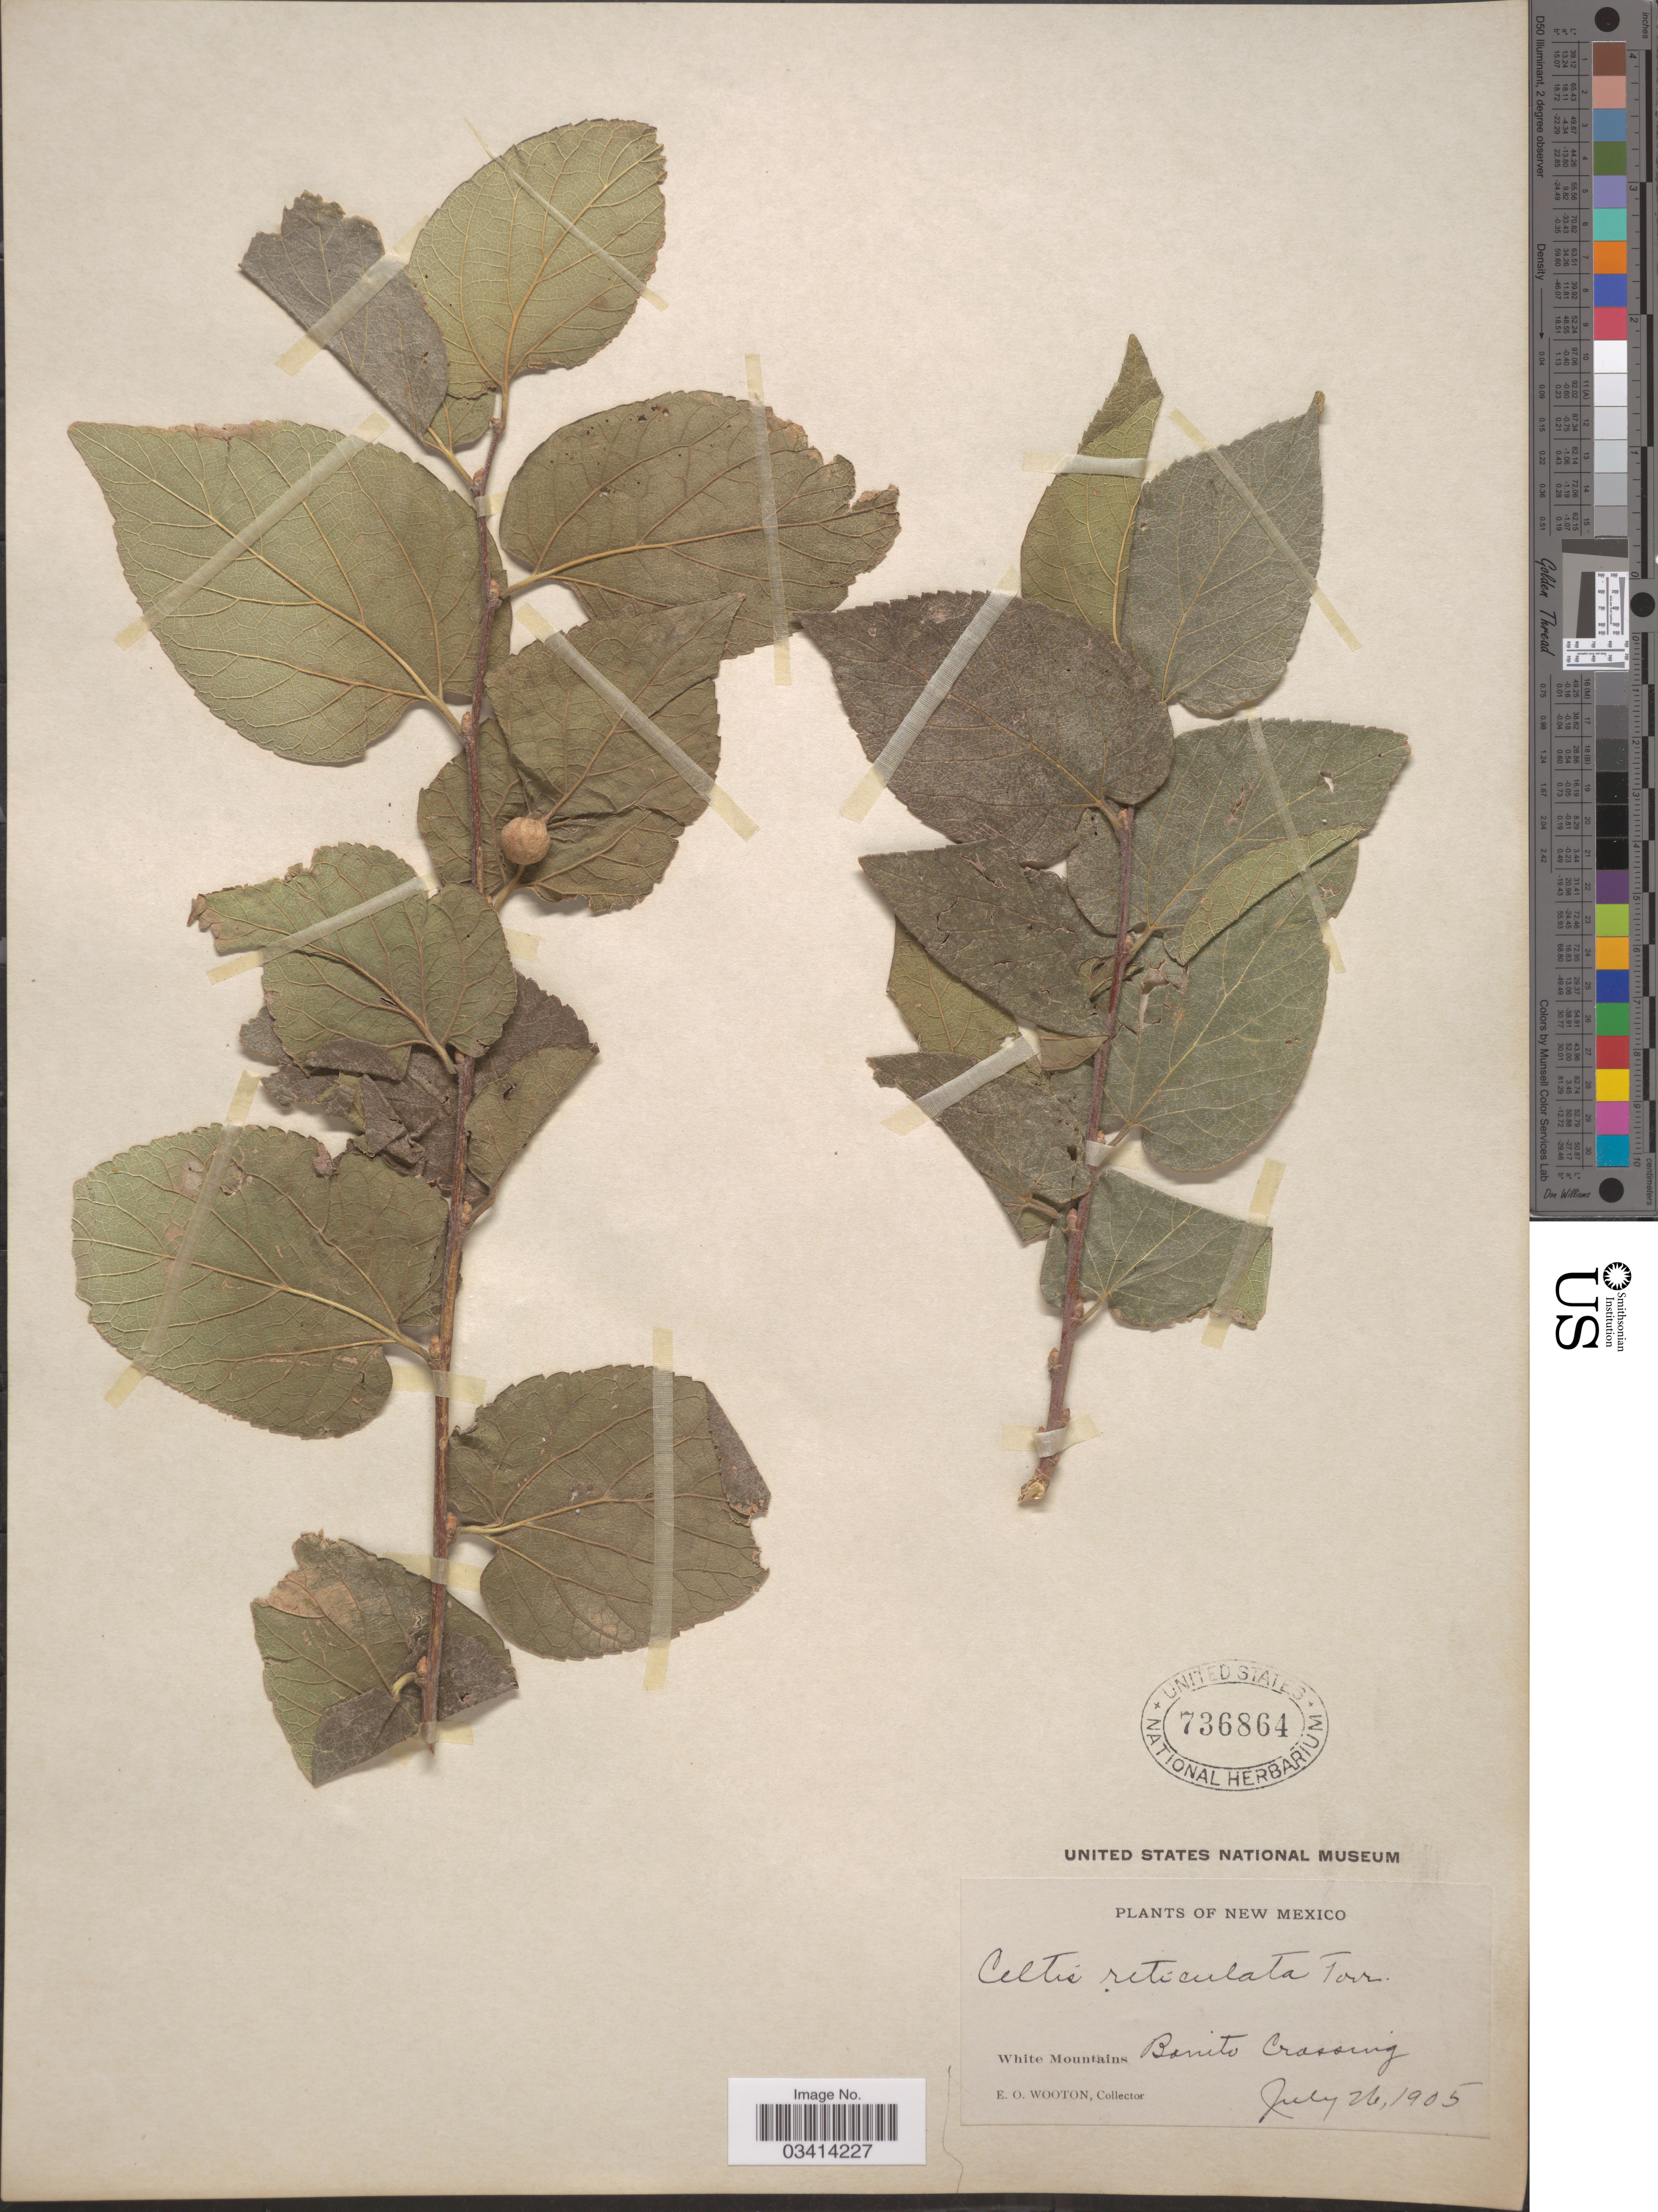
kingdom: Plantae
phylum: Tracheophyta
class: Magnoliopsida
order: Rosales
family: Cannabaceae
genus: Celtis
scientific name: Celtis reticulata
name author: Torr.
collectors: E. O. Wooton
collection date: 1905-07-26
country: United States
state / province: New Mexico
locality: White Mountains. Bonito Crossing.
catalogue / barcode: US 736864